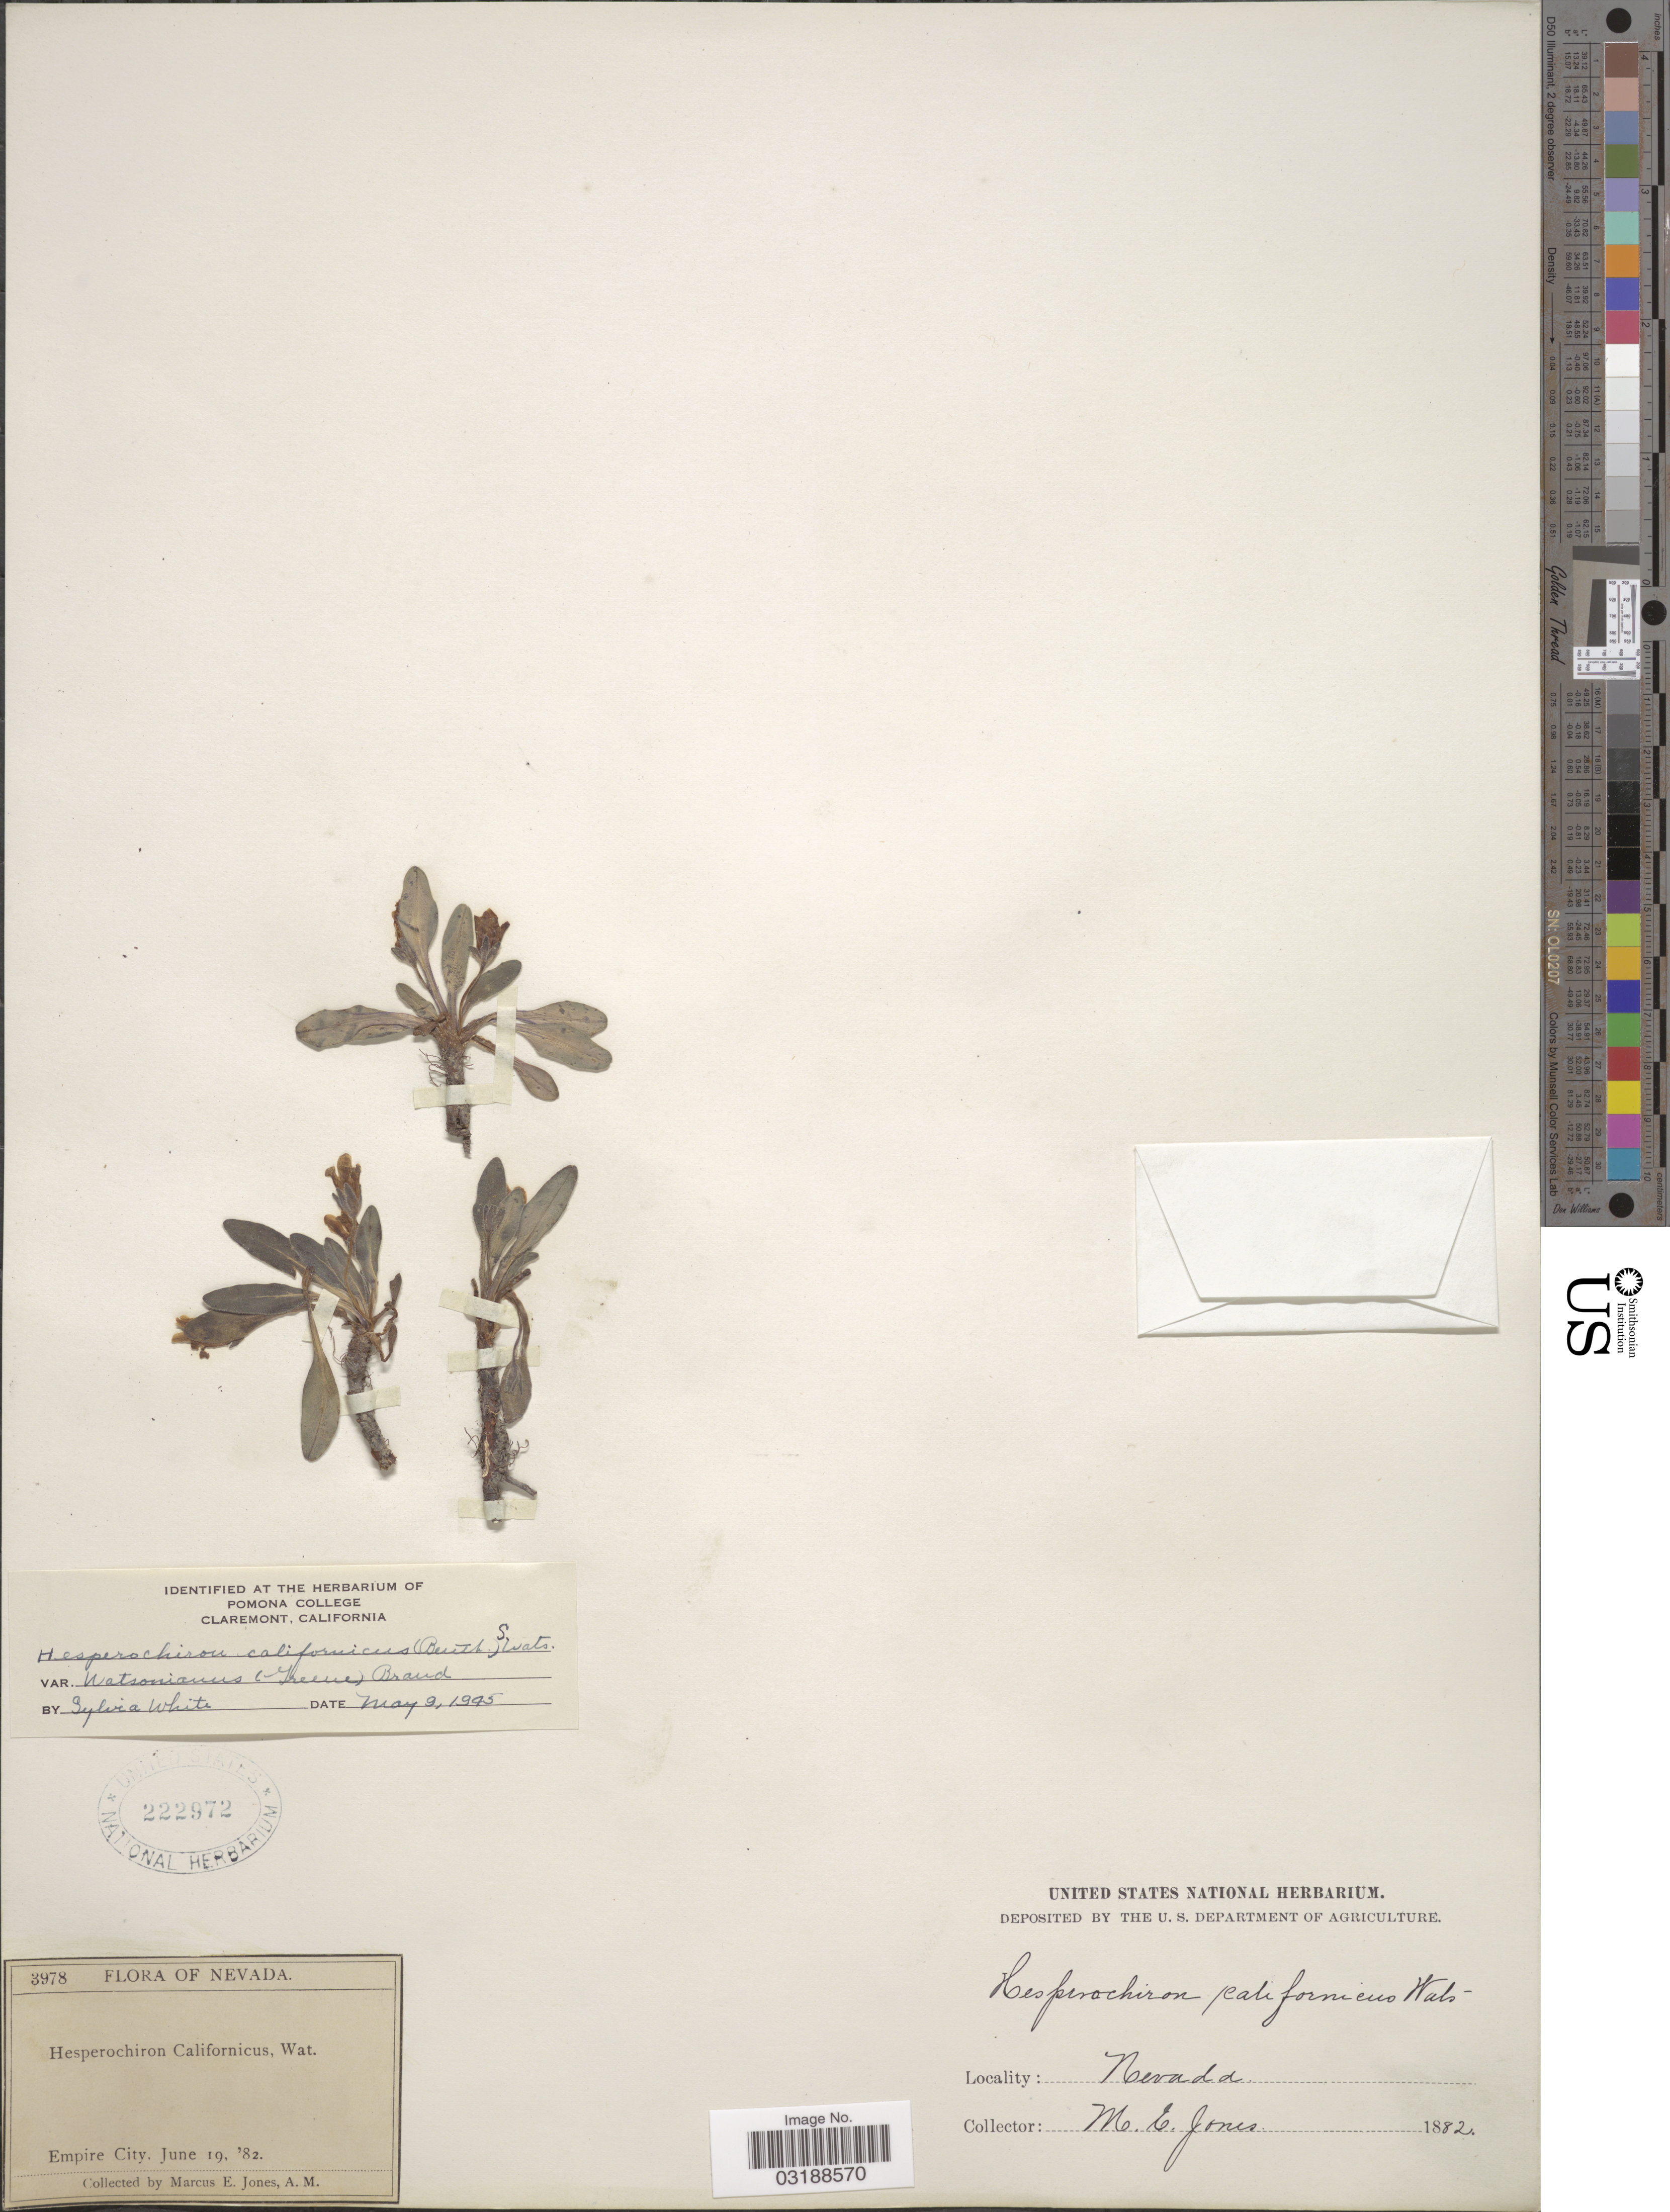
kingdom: Plantae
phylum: Tracheophyta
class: Magnoliopsida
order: Boraginales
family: Hydrophyllaceae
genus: Hesperochiron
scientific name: Hesperochiron californicus var. watsonianus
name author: (Greene) Brand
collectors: M. E. Jones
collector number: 3978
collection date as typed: Transcribed d/m/y: 19/6/82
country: United States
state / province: Nevada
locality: Empire City.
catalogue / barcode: US 222972